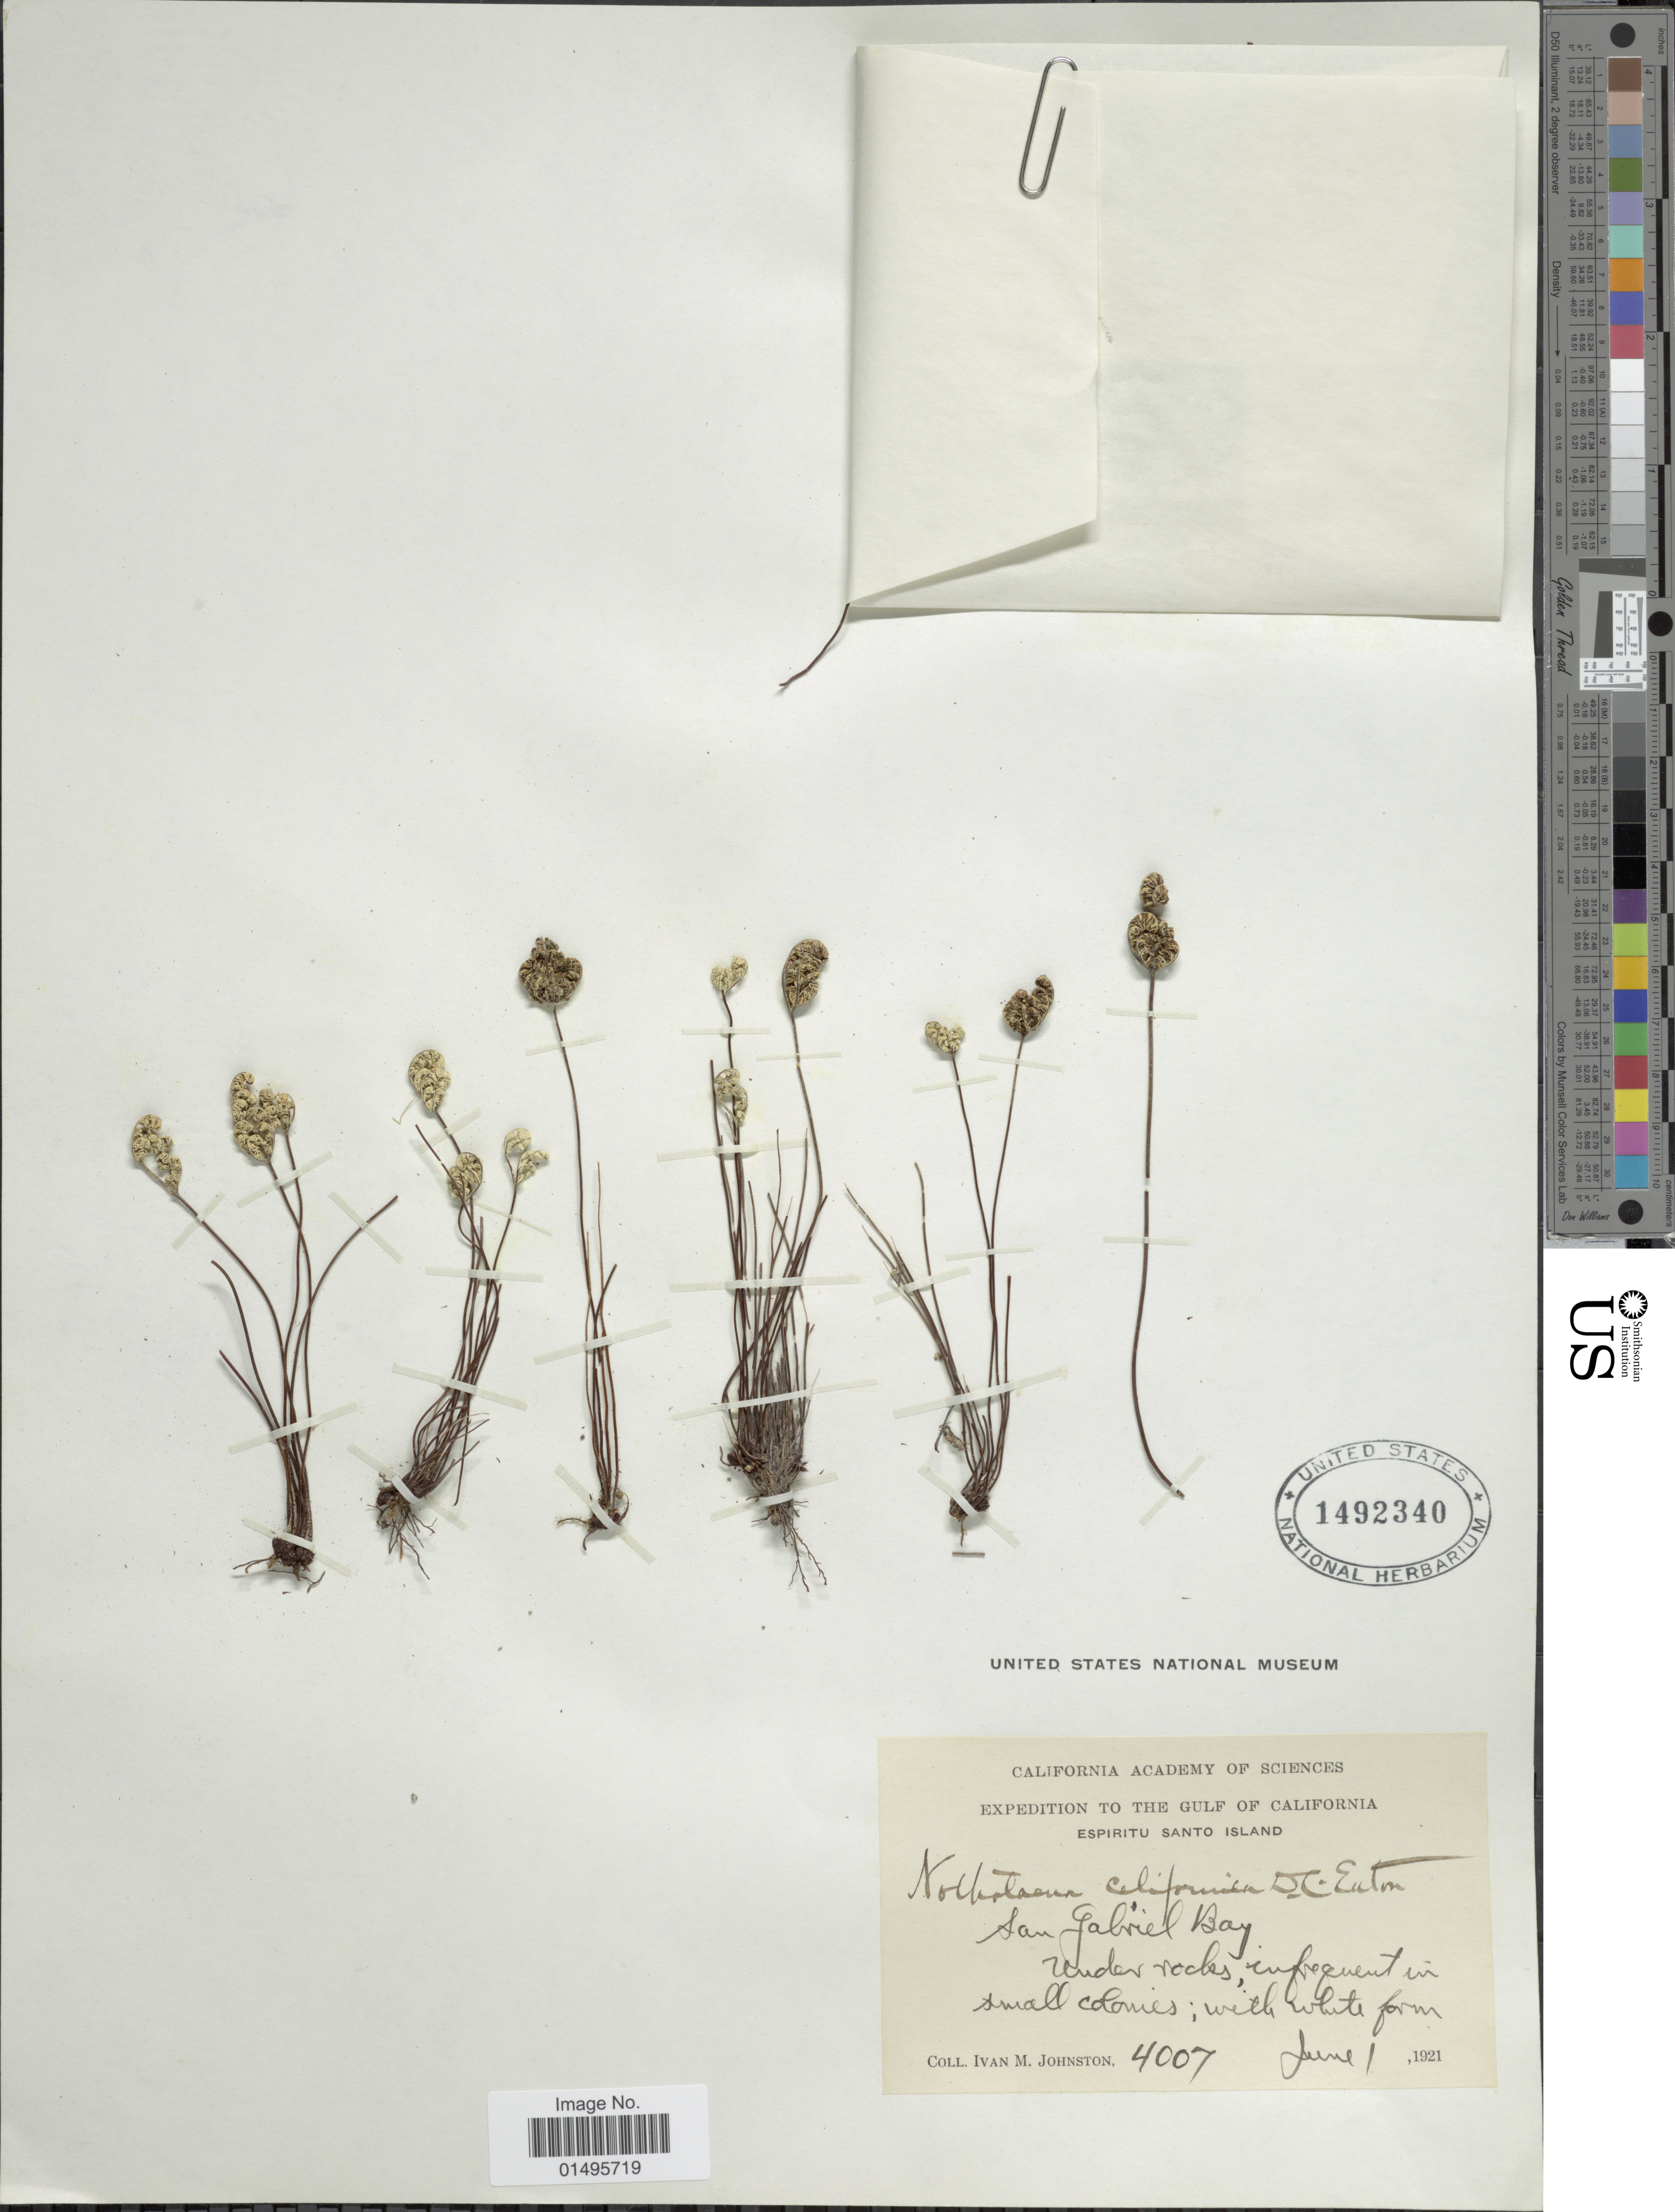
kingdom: Plantae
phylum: Tracheophyta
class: Polypodiopsida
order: Polypodiales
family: Pteridaceae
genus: Notholaena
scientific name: Notholaena californica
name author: D.C. Eaton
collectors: I.M. Johnston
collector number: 4007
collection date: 1921-06-01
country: Vanuatu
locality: Espiritu Santo Island, San Gabriel Bay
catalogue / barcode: US 1492340